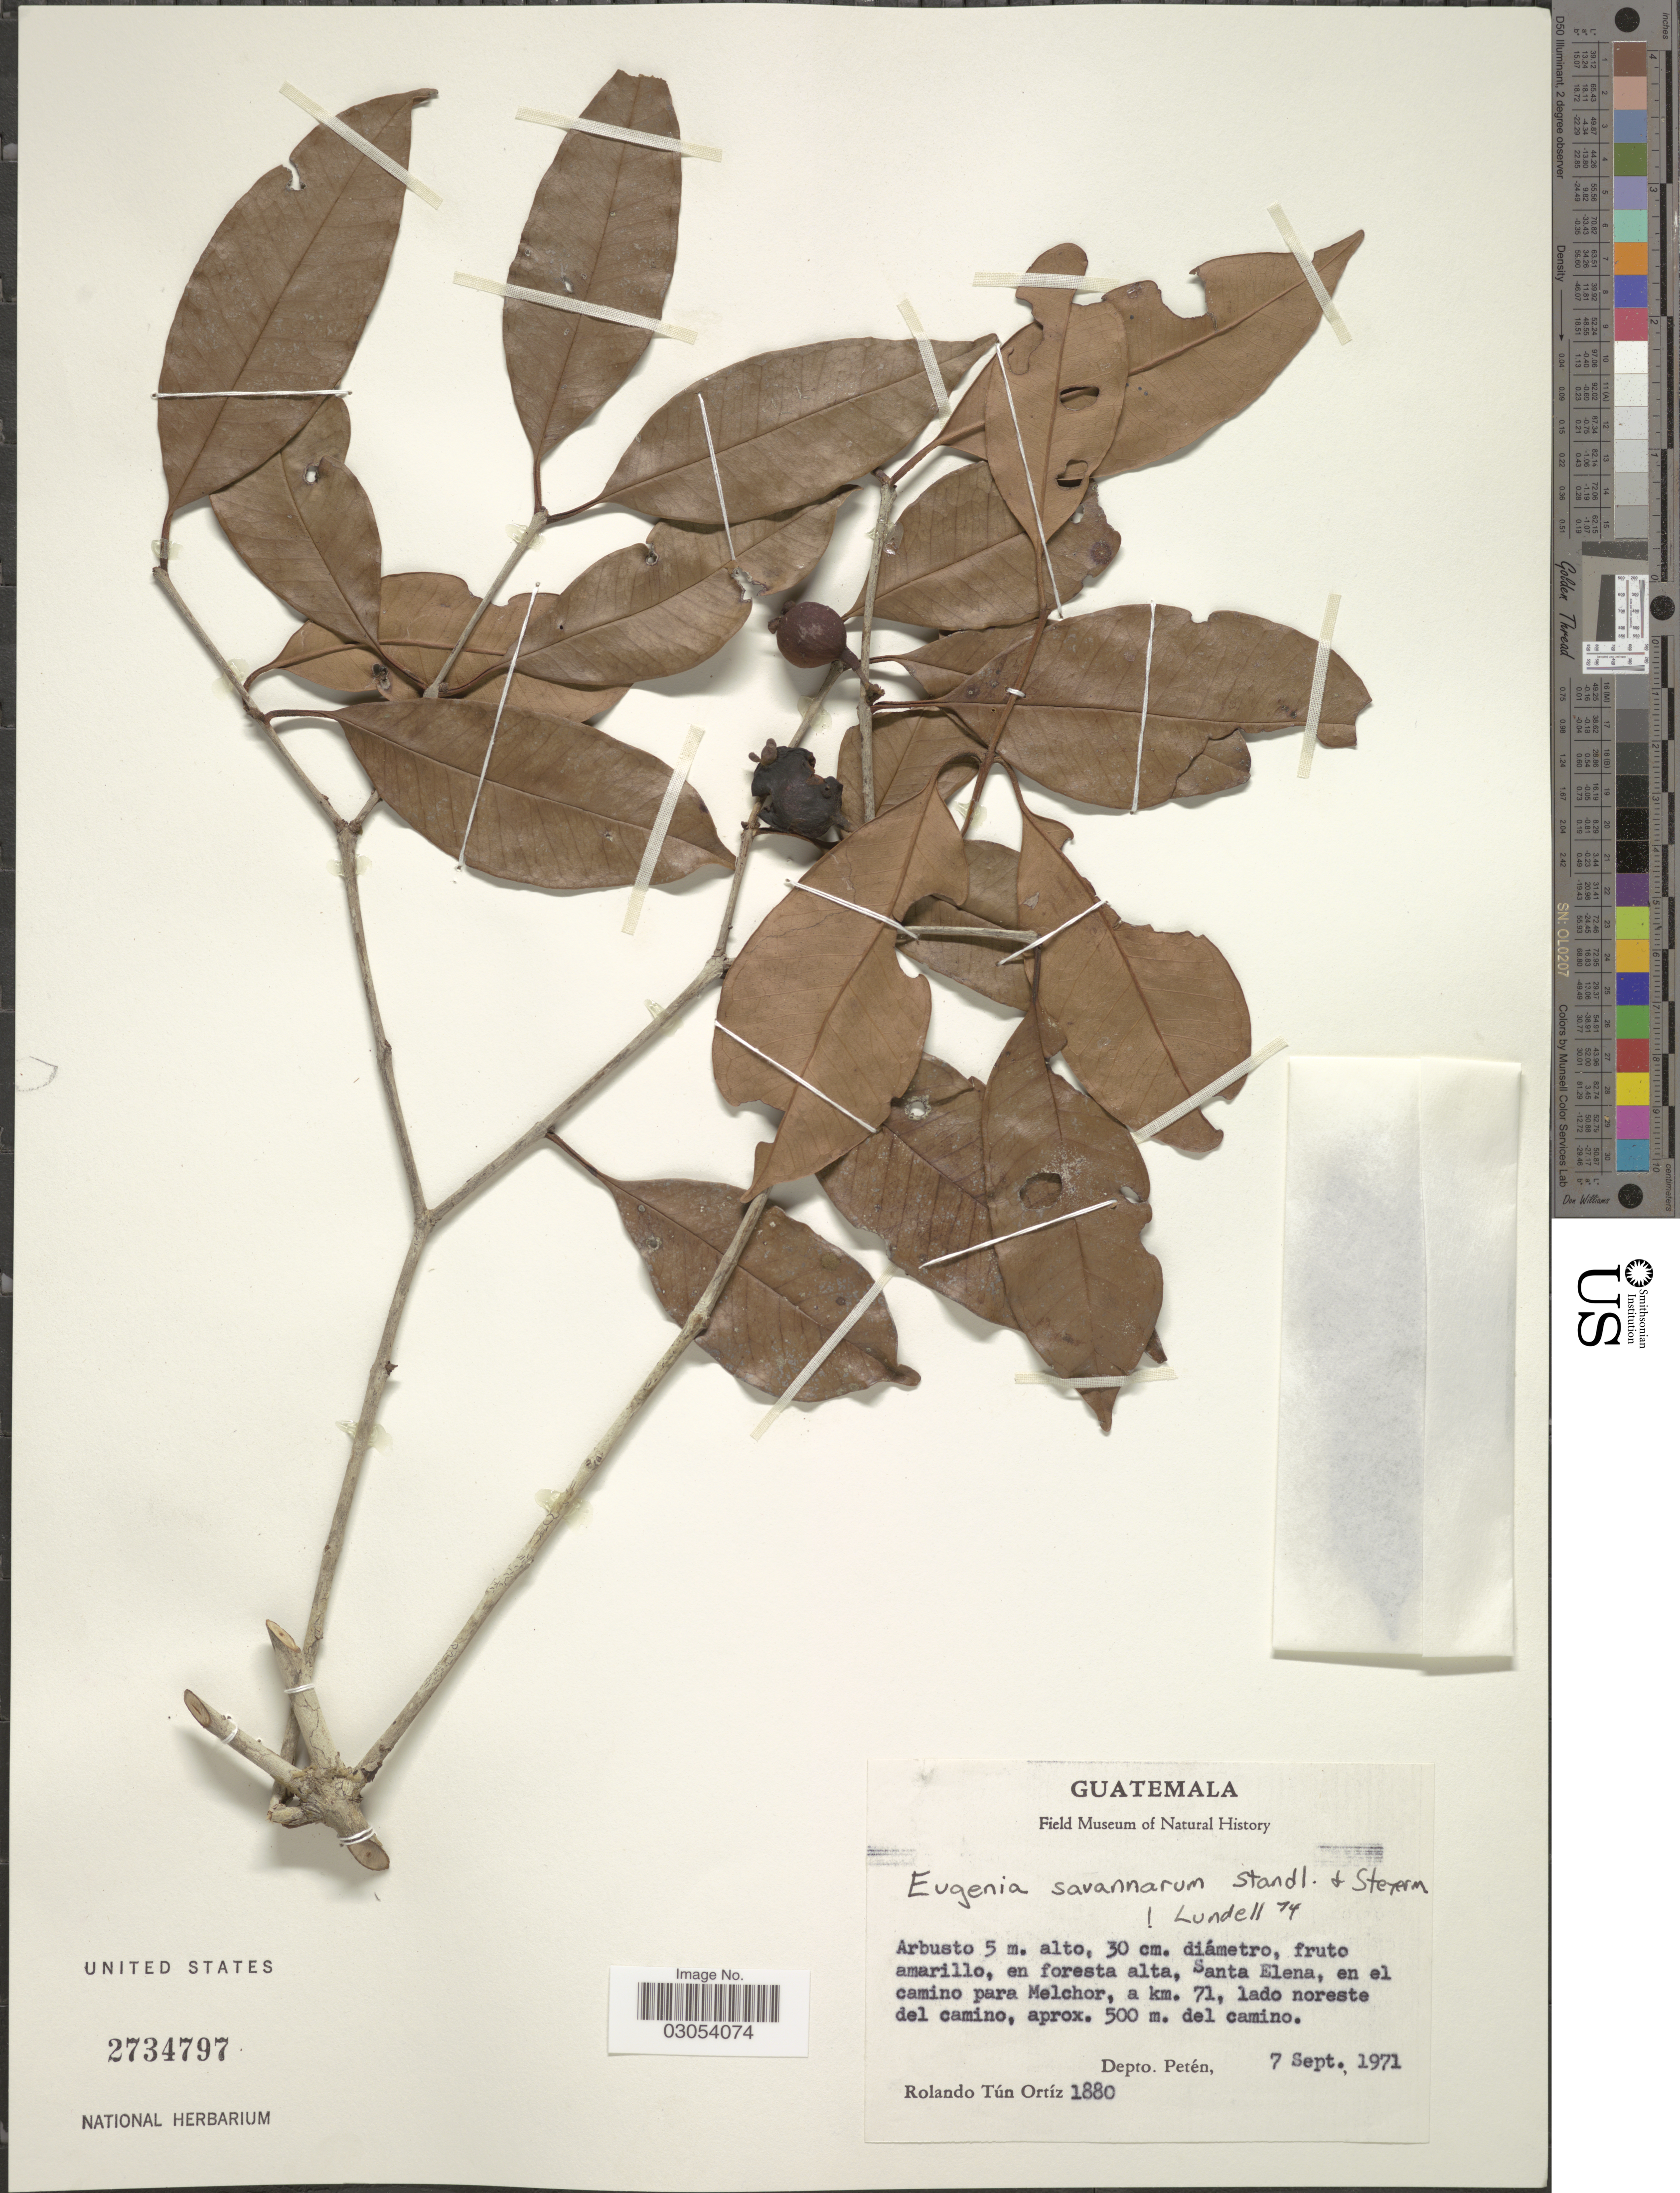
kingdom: Plantae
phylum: Tracheophyta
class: Magnoliopsida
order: Myrtales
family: Myrtaceae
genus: Eugenia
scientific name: Eugenia savannarum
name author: Standl. & Steyerm.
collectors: R. T. Ortíz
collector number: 1880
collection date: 1971-09-07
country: Guatemala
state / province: El Petén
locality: En foresta alta, Santa Elena, en el camino para Melchor, a km. 71, lado noreste del camino, aprox. 500 m. del camino. Depto. Petén.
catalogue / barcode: US 2734797